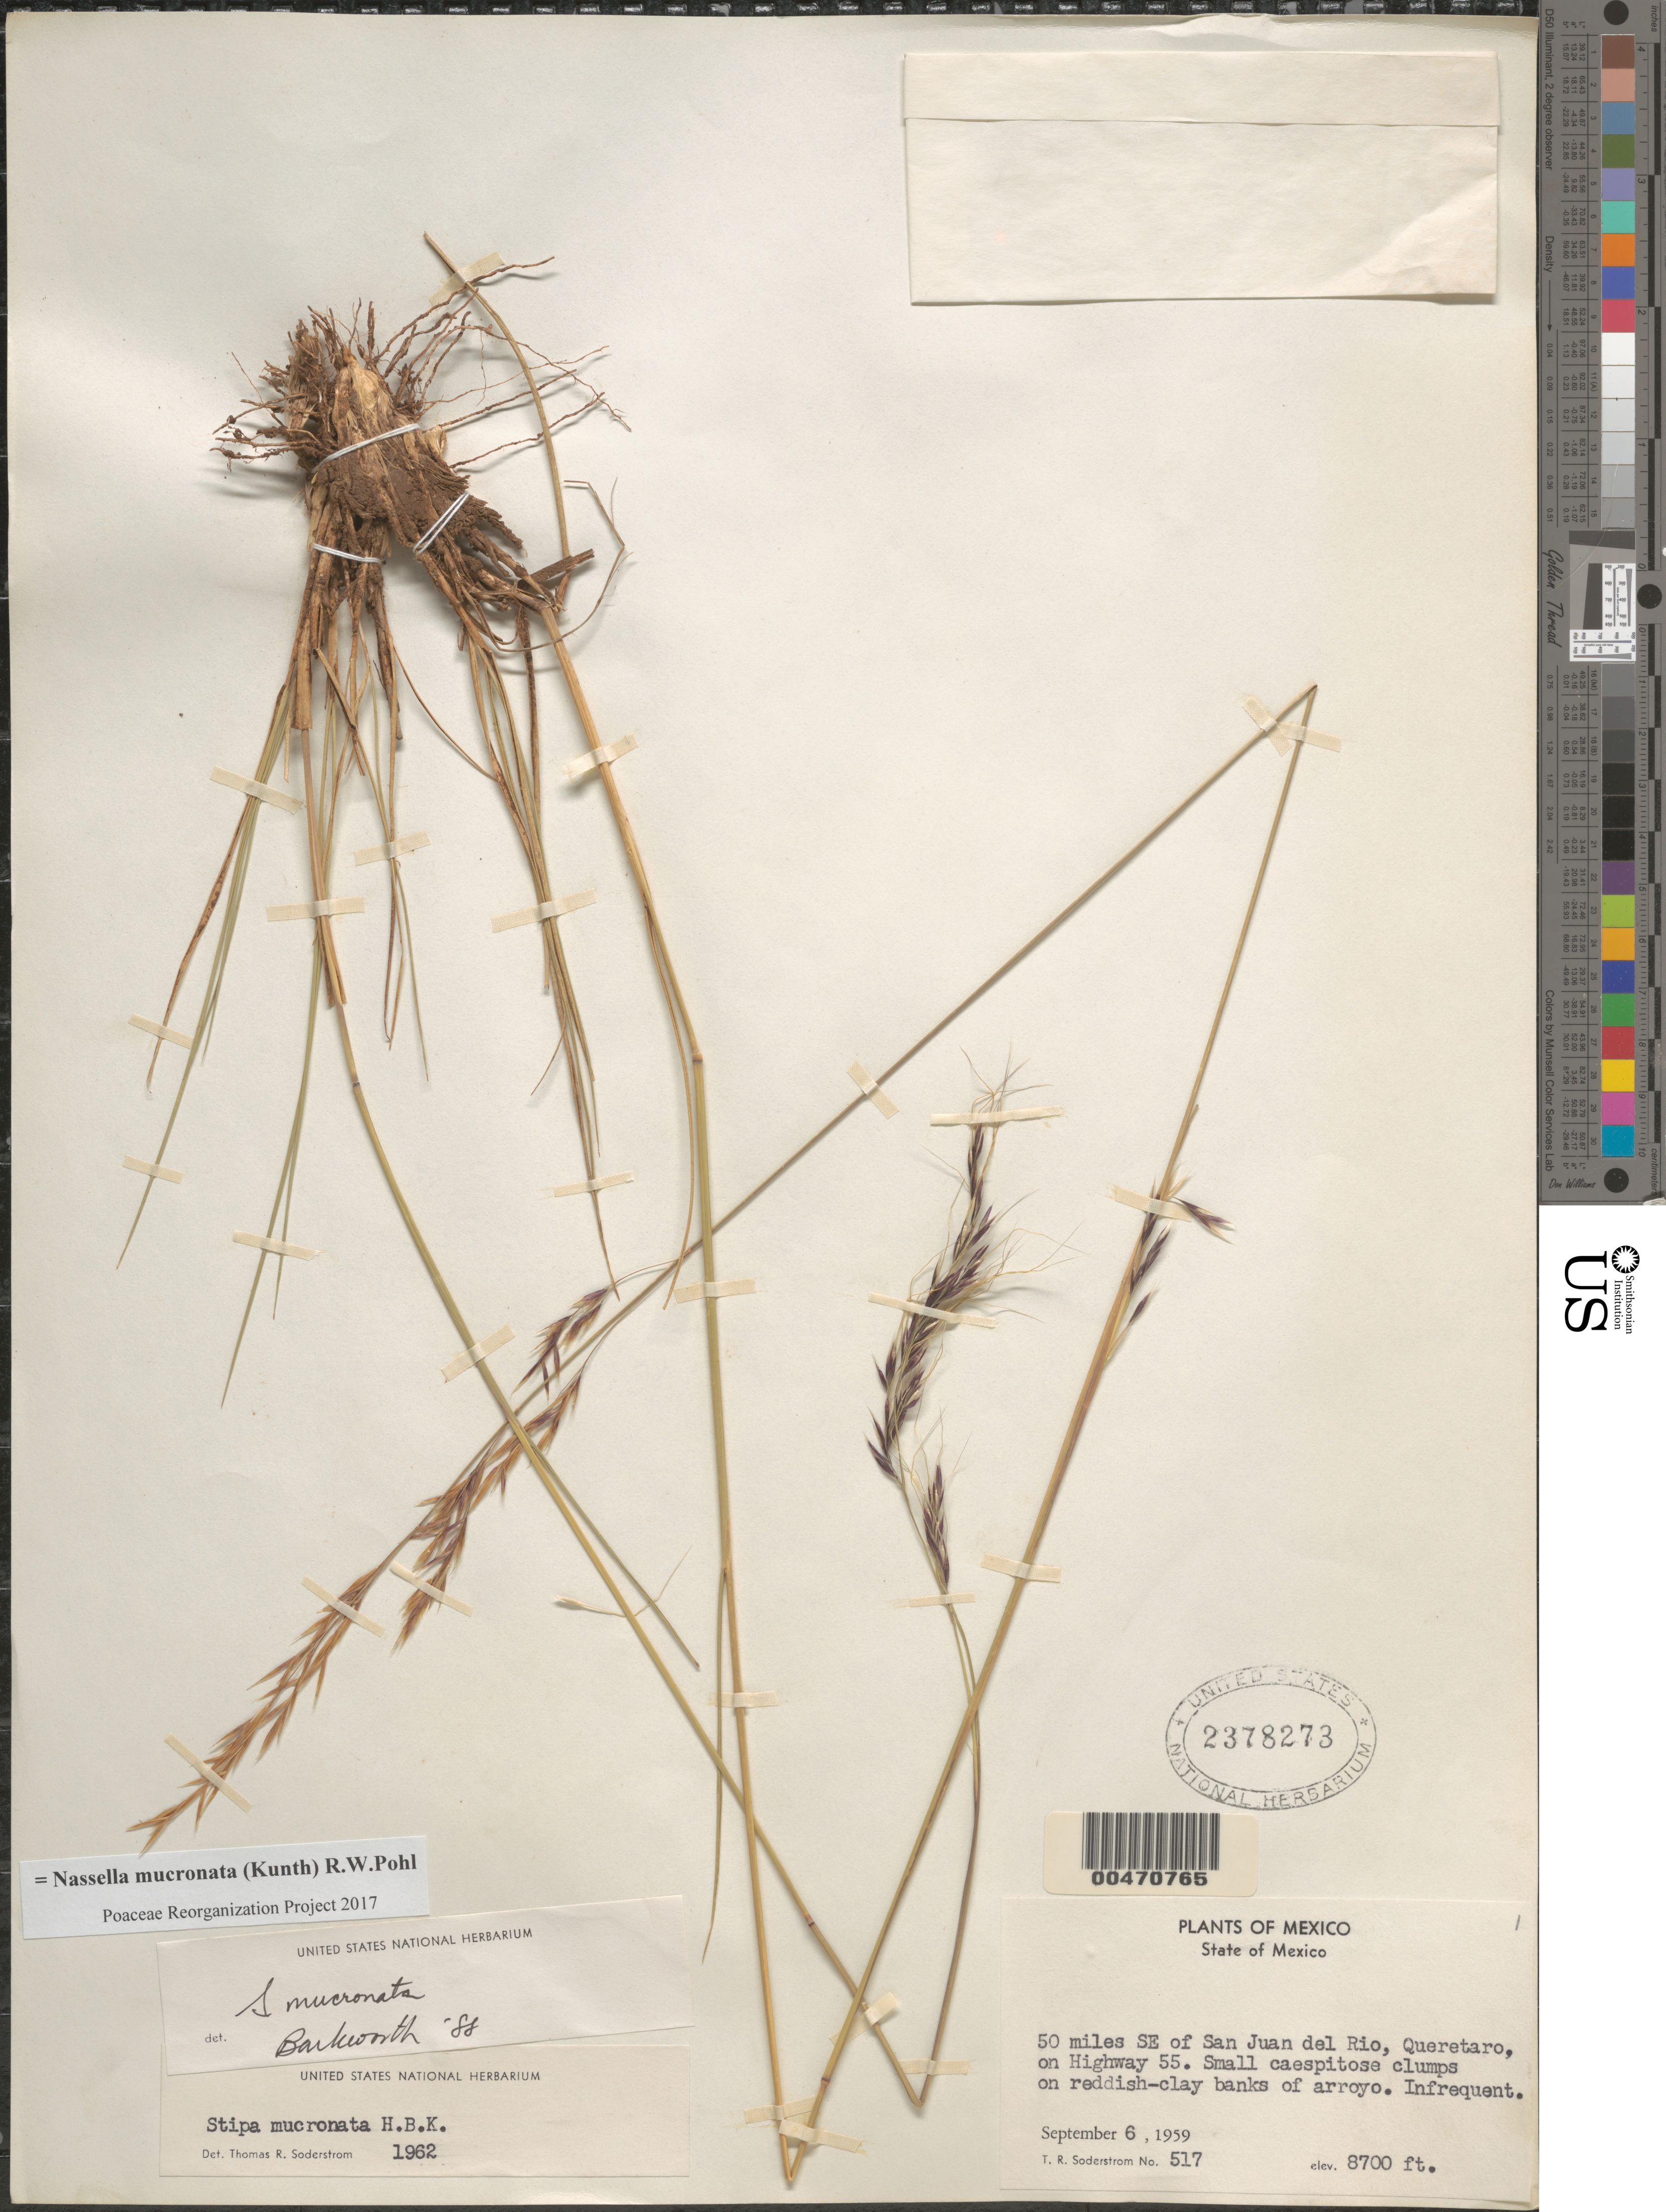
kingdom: Plantae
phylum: Tracheophyta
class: Liliopsida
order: Poales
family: Poaceae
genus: Nassella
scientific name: Nassella mucronata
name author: (Kunth) R.W. Pohl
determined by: Poaceae Reorganization Project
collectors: T. R. Soderstrom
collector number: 517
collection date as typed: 6 Sep 1959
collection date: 1959-09-06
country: Mexico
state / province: México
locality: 50 mi SE of San Juan del Rio, QR, on Hwy 55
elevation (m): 2652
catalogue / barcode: US 2378273